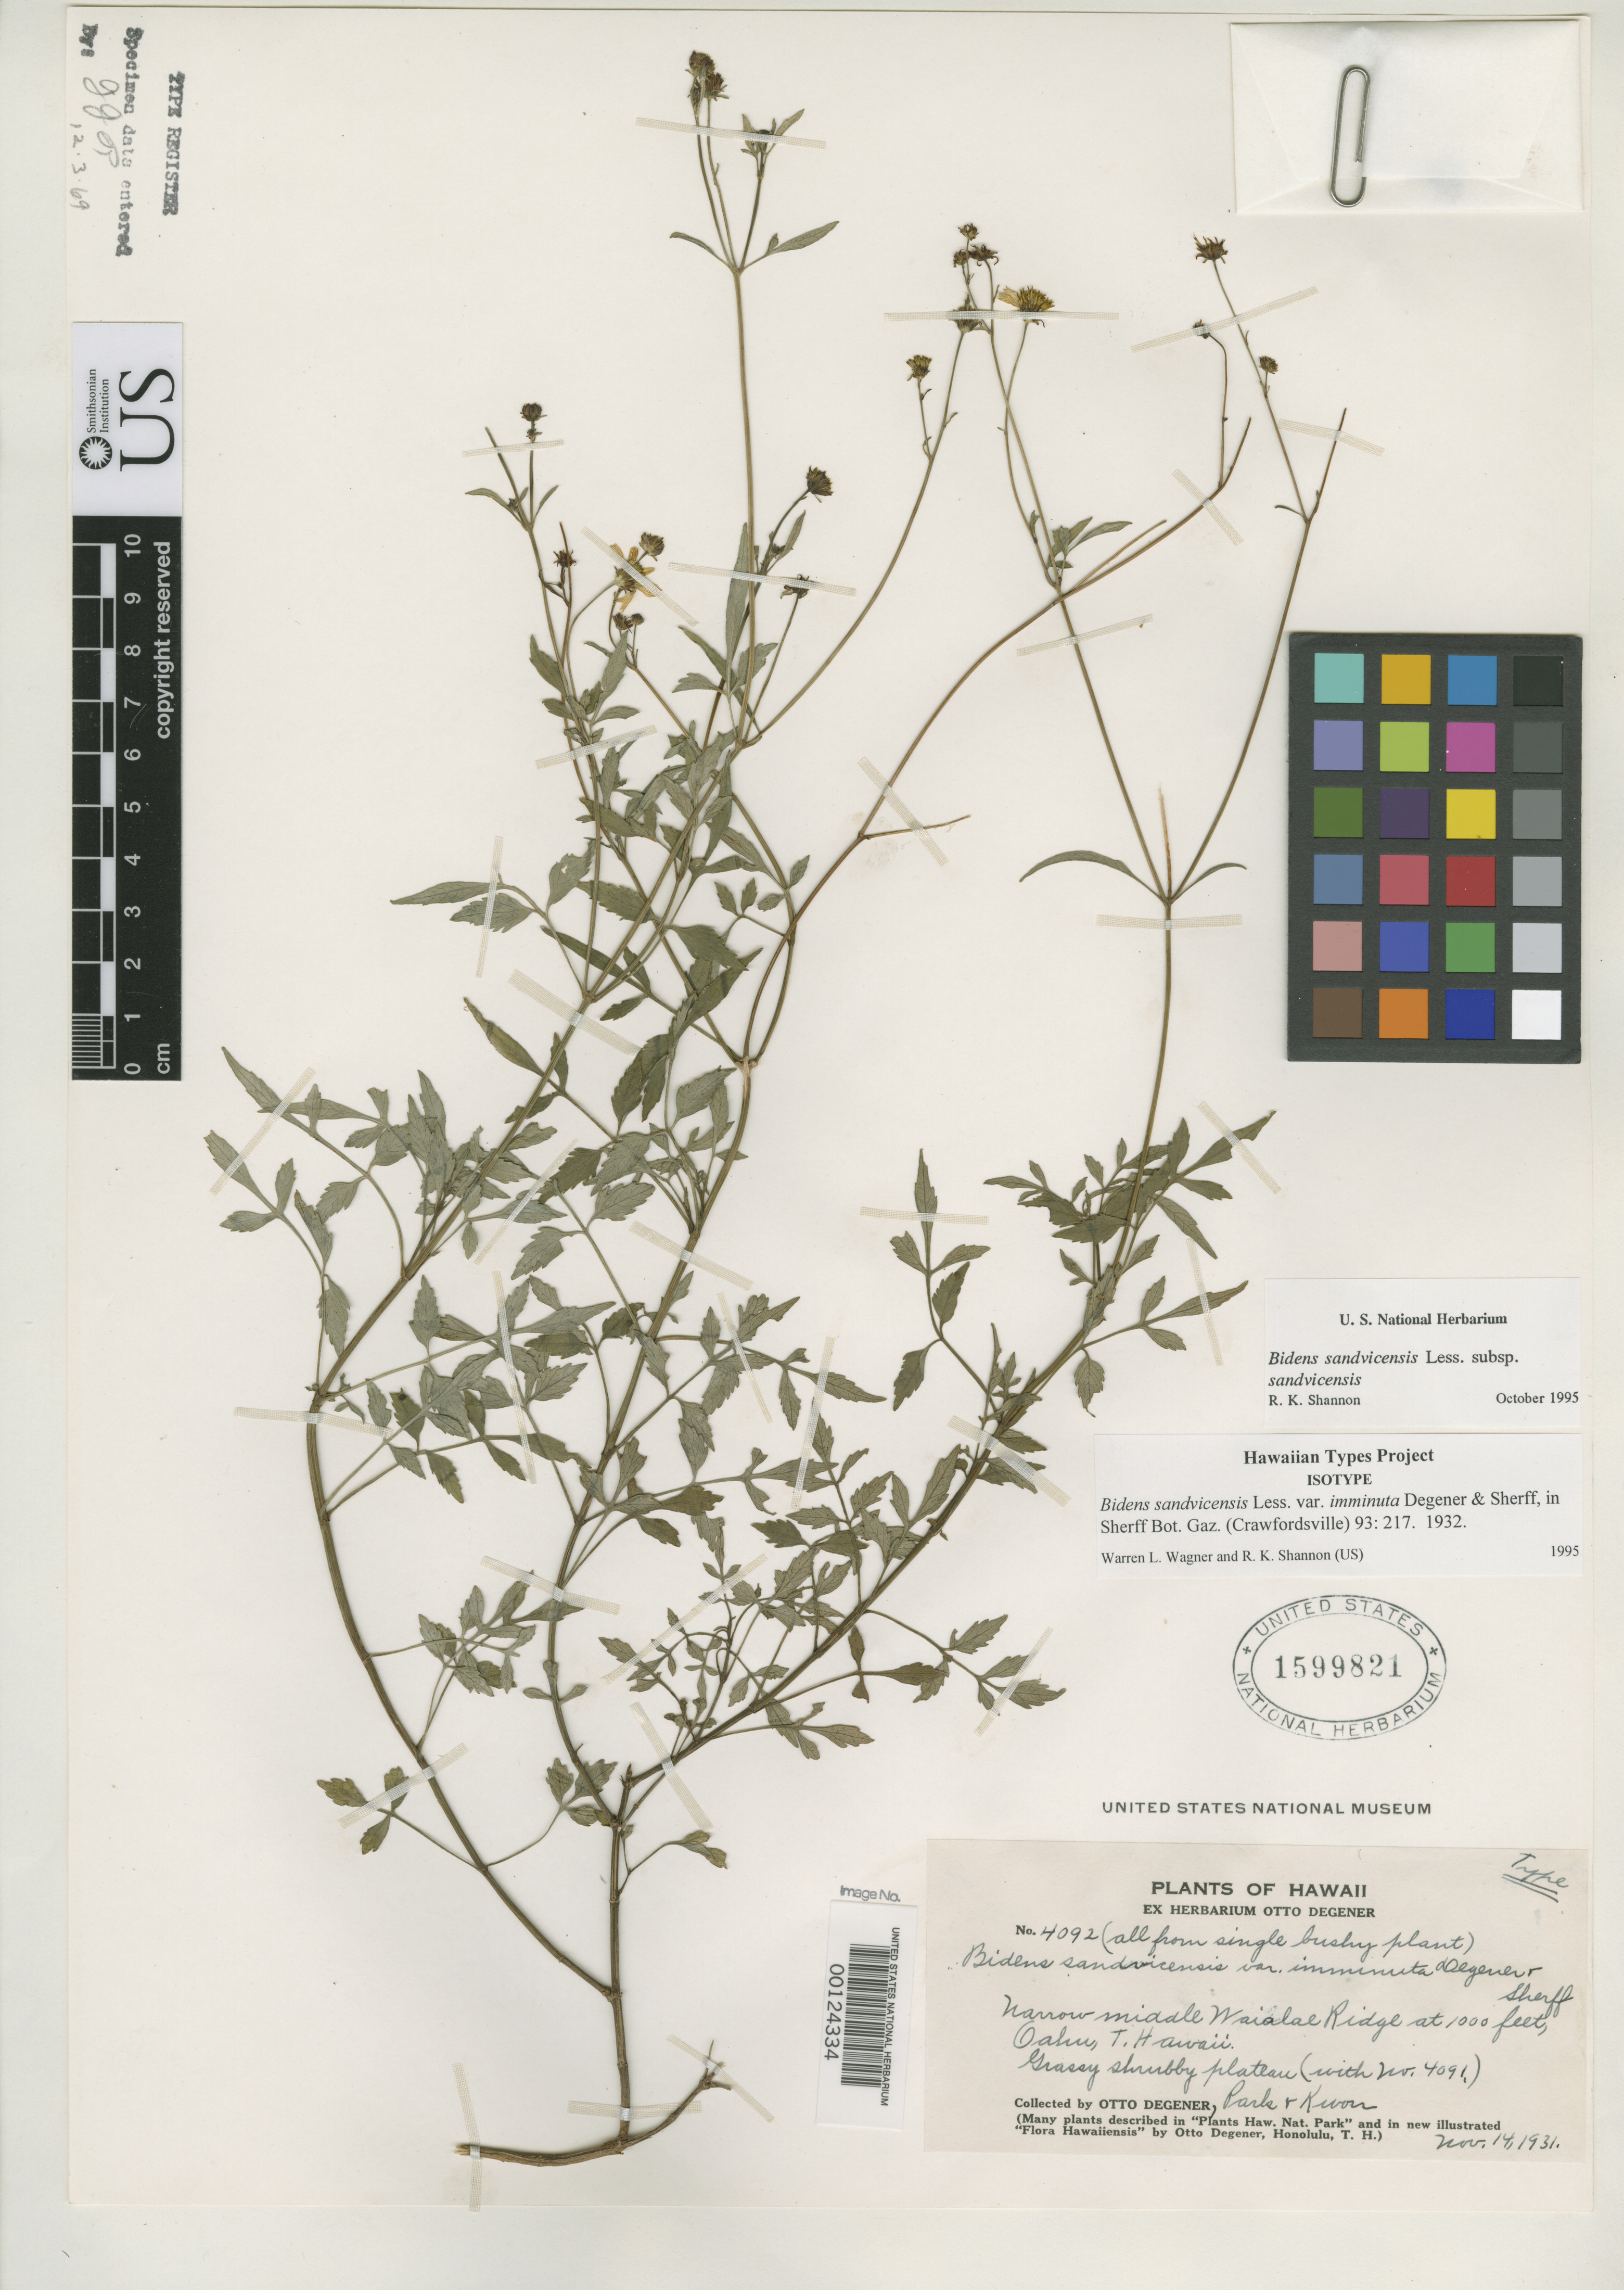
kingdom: Plantae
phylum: Tracheophyta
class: Magnoliopsida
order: Asterales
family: Asteraceae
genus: Bidens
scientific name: Bidens sandvicensis var. imminuta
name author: O. Deg. & Sherff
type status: Isotype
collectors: O. Degener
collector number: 4092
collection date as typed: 14 Nov 1931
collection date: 1931-11-14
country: United States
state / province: Hawaii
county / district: Honolulu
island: Oahu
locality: Narrow middle, Waialae Ridge.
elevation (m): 305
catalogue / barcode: US 1599821